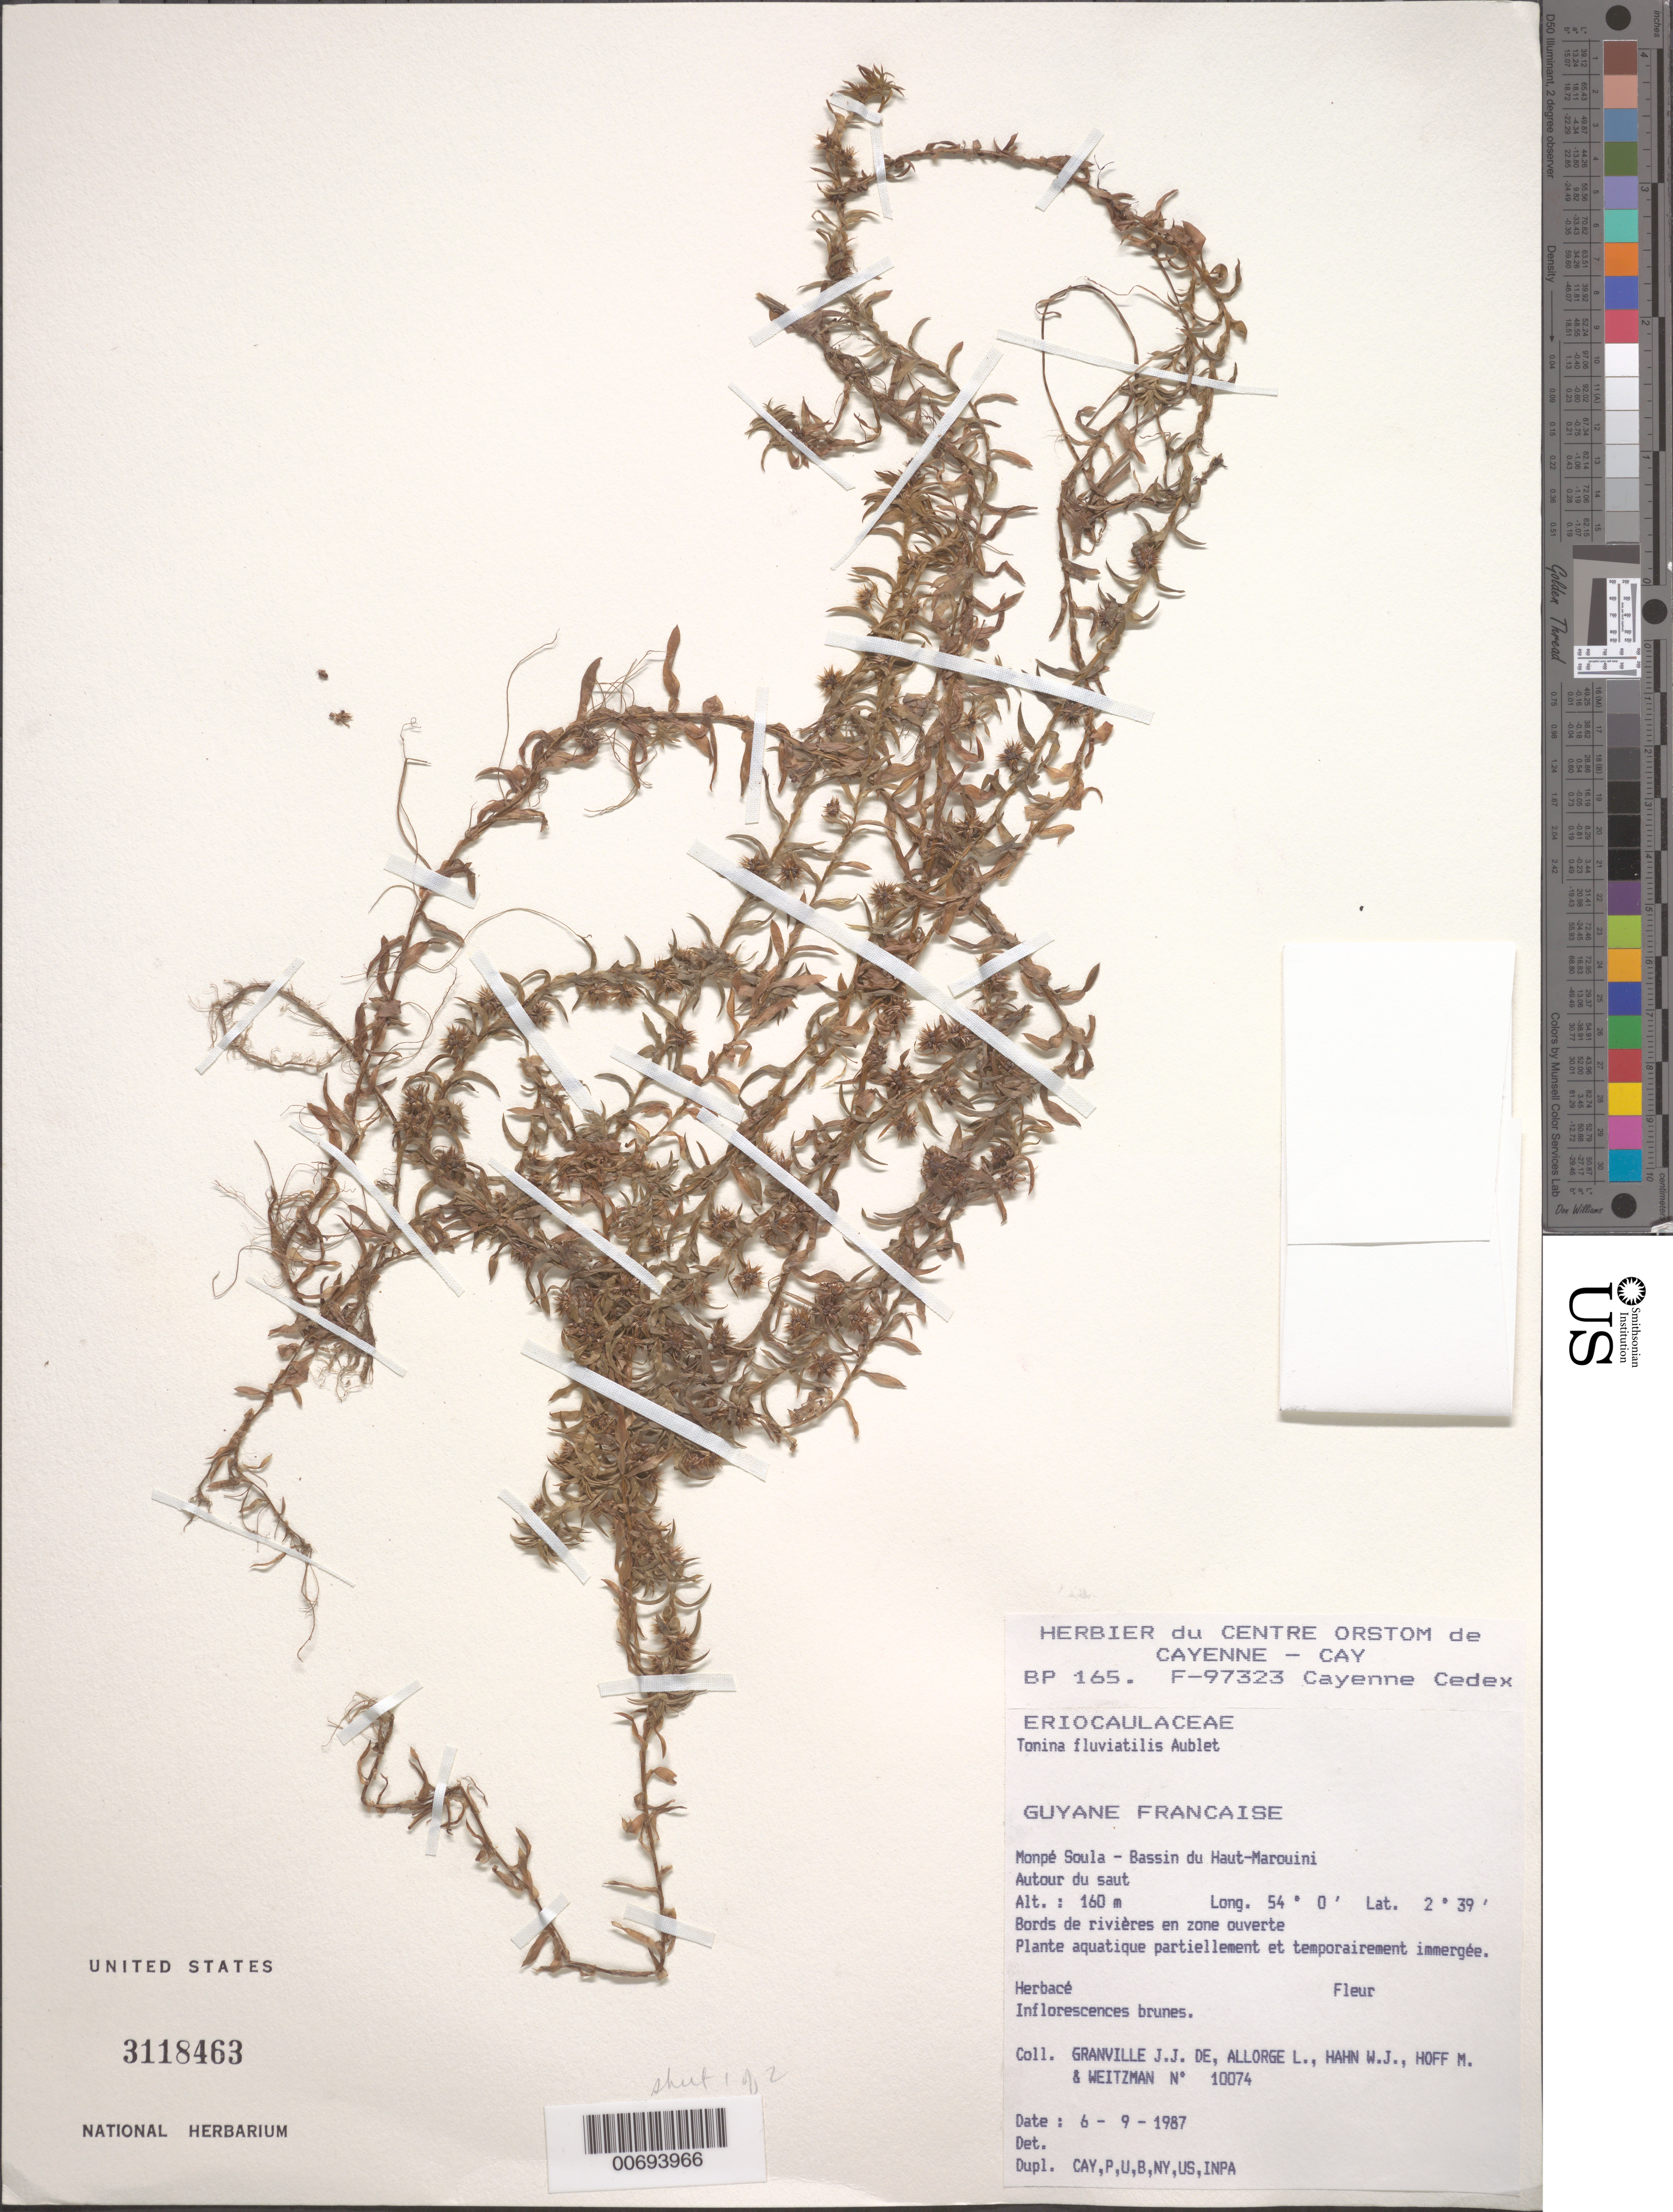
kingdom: Plantae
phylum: Tracheophyta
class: Liliopsida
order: Poales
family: Eriocaulaceae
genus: Tonina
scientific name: Tonina fluviatilis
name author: Aubl.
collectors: J.-J. de Granville, L. Allorge, W. J. Hahn, M. Hoff & A. L. Weitzman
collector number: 10074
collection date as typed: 6-Sep-87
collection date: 1987-09-06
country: French Guiana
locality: Monpé Soula, Bassin du Haut-Marouini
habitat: Along river, open area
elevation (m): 160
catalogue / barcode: US 3118463